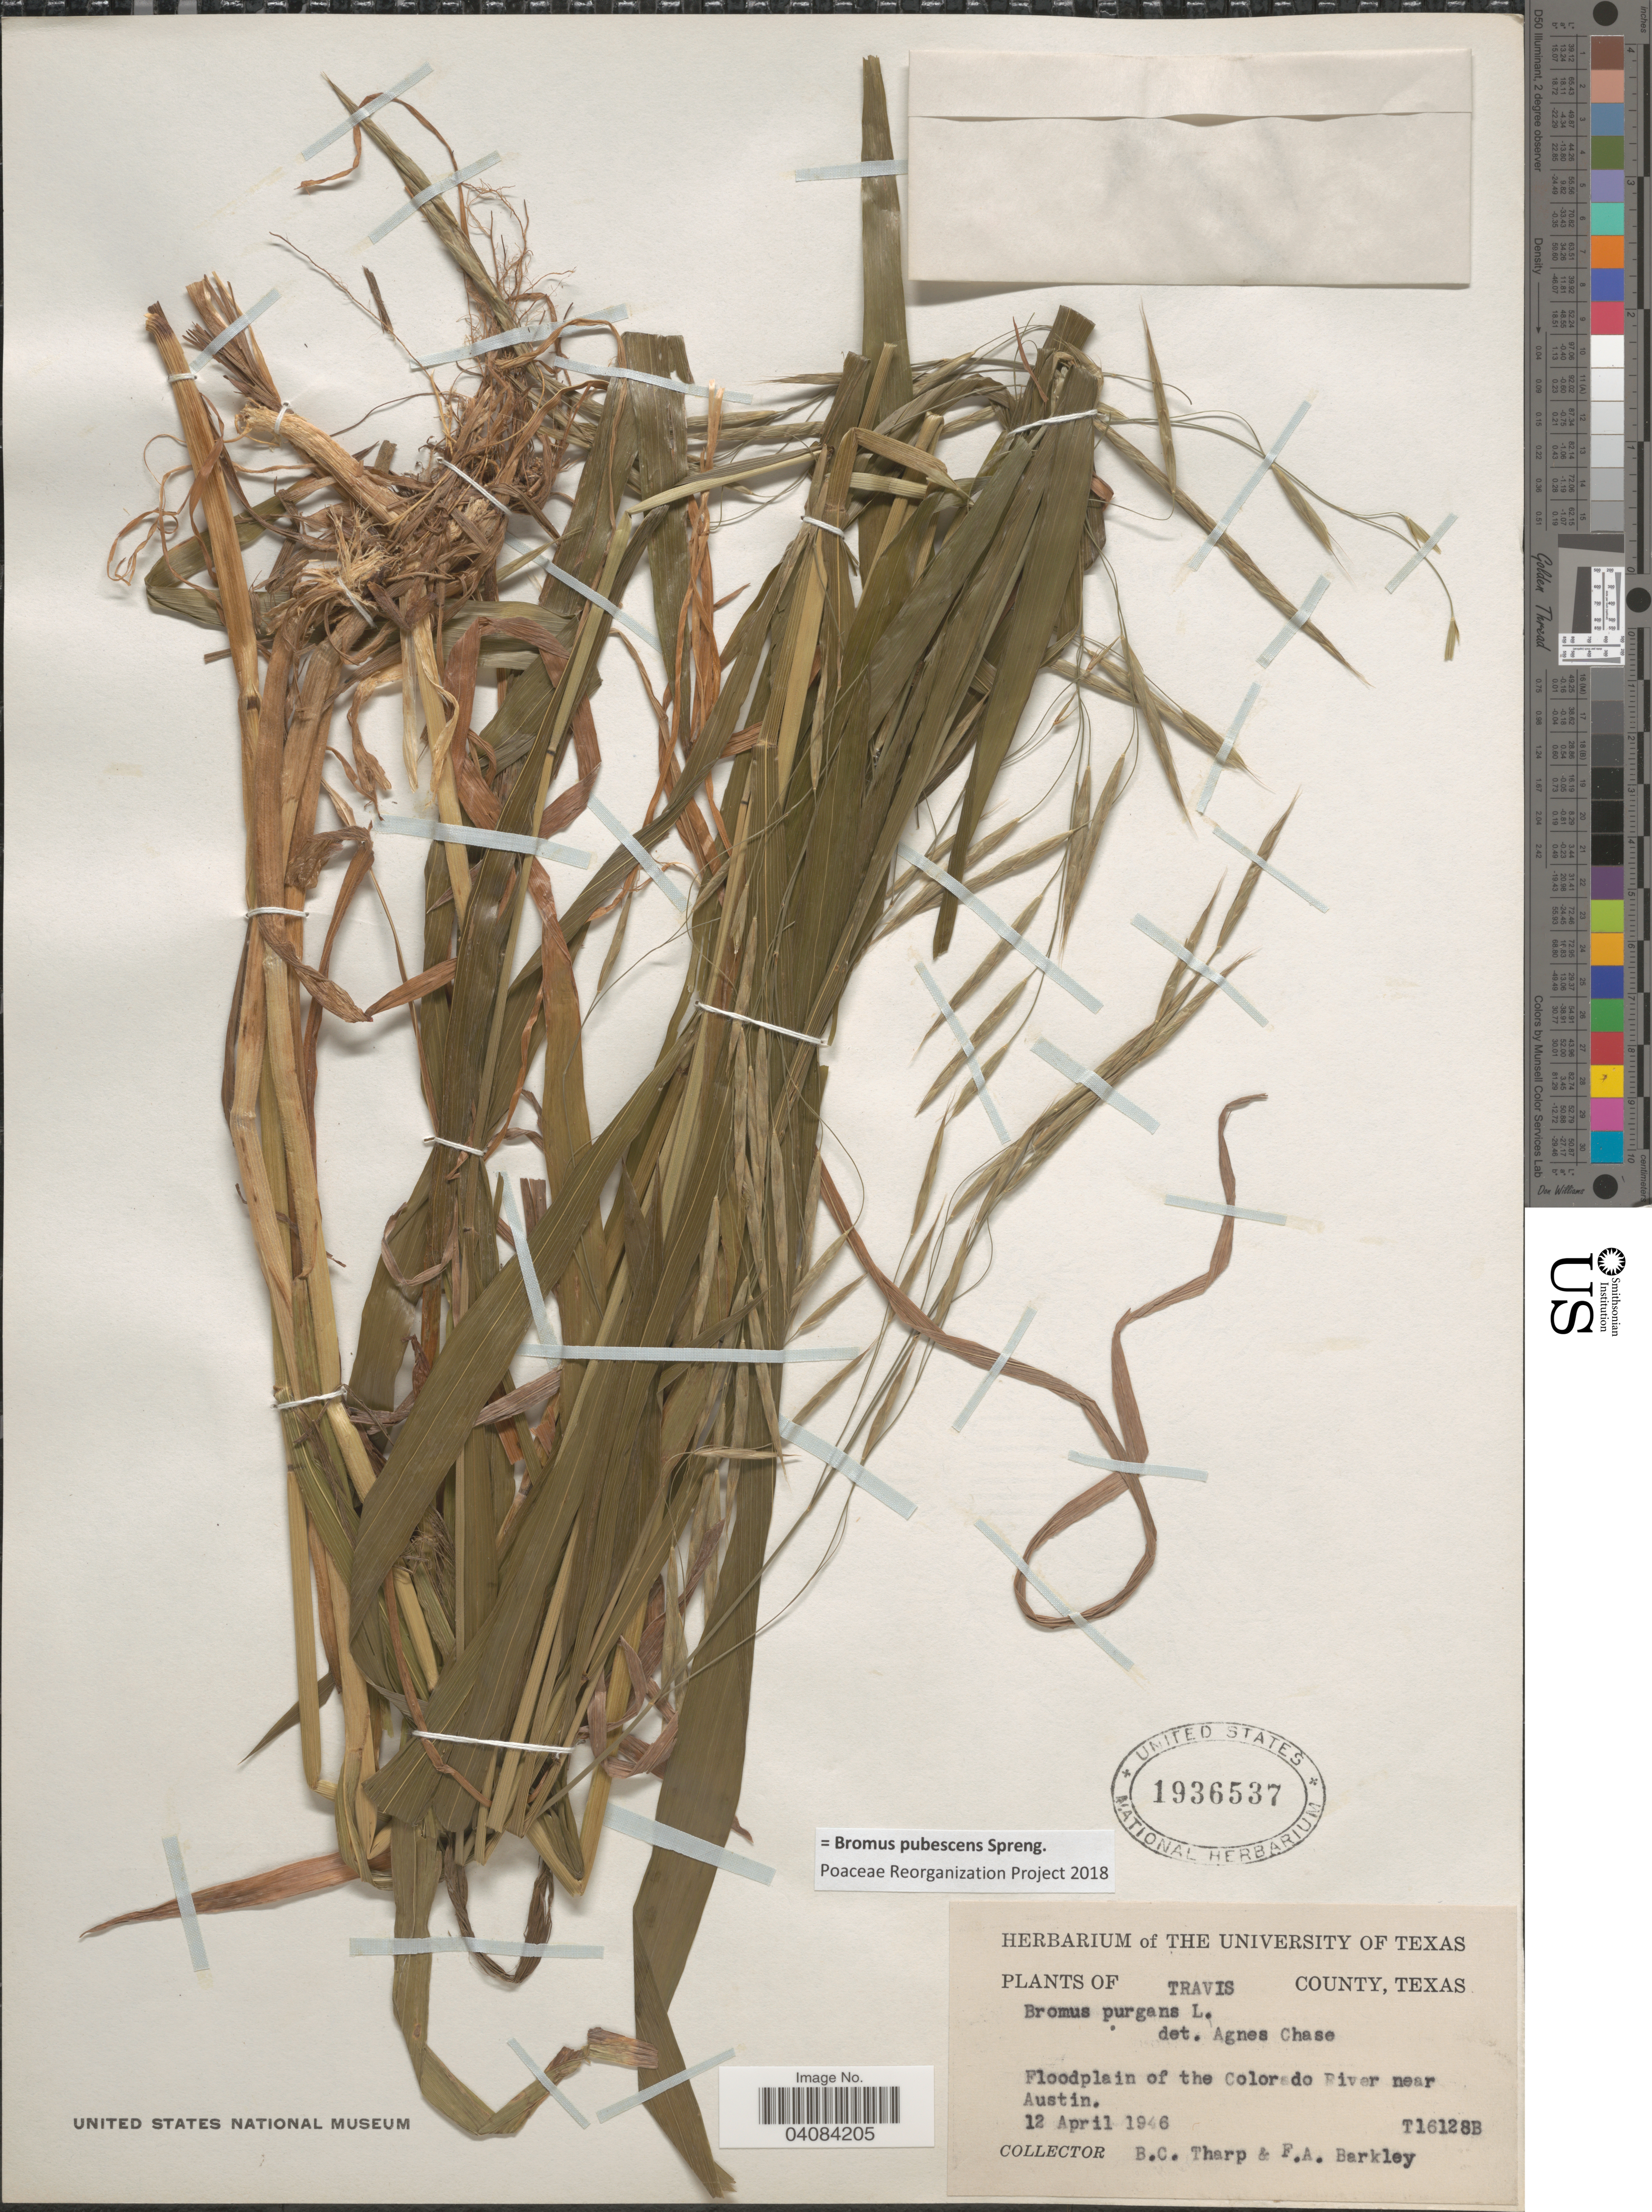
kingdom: Plantae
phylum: Tracheophyta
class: Liliopsida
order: Poales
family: Poaceae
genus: Bromus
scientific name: Bromus pubescens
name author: Muhl. ex Willd.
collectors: B. C. Tharp & F. A. Barkley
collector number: T16128B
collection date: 1946-04-12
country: United States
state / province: Texas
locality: Travis County. Floodplain of the Colorado River near Austin.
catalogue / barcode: US 1936537